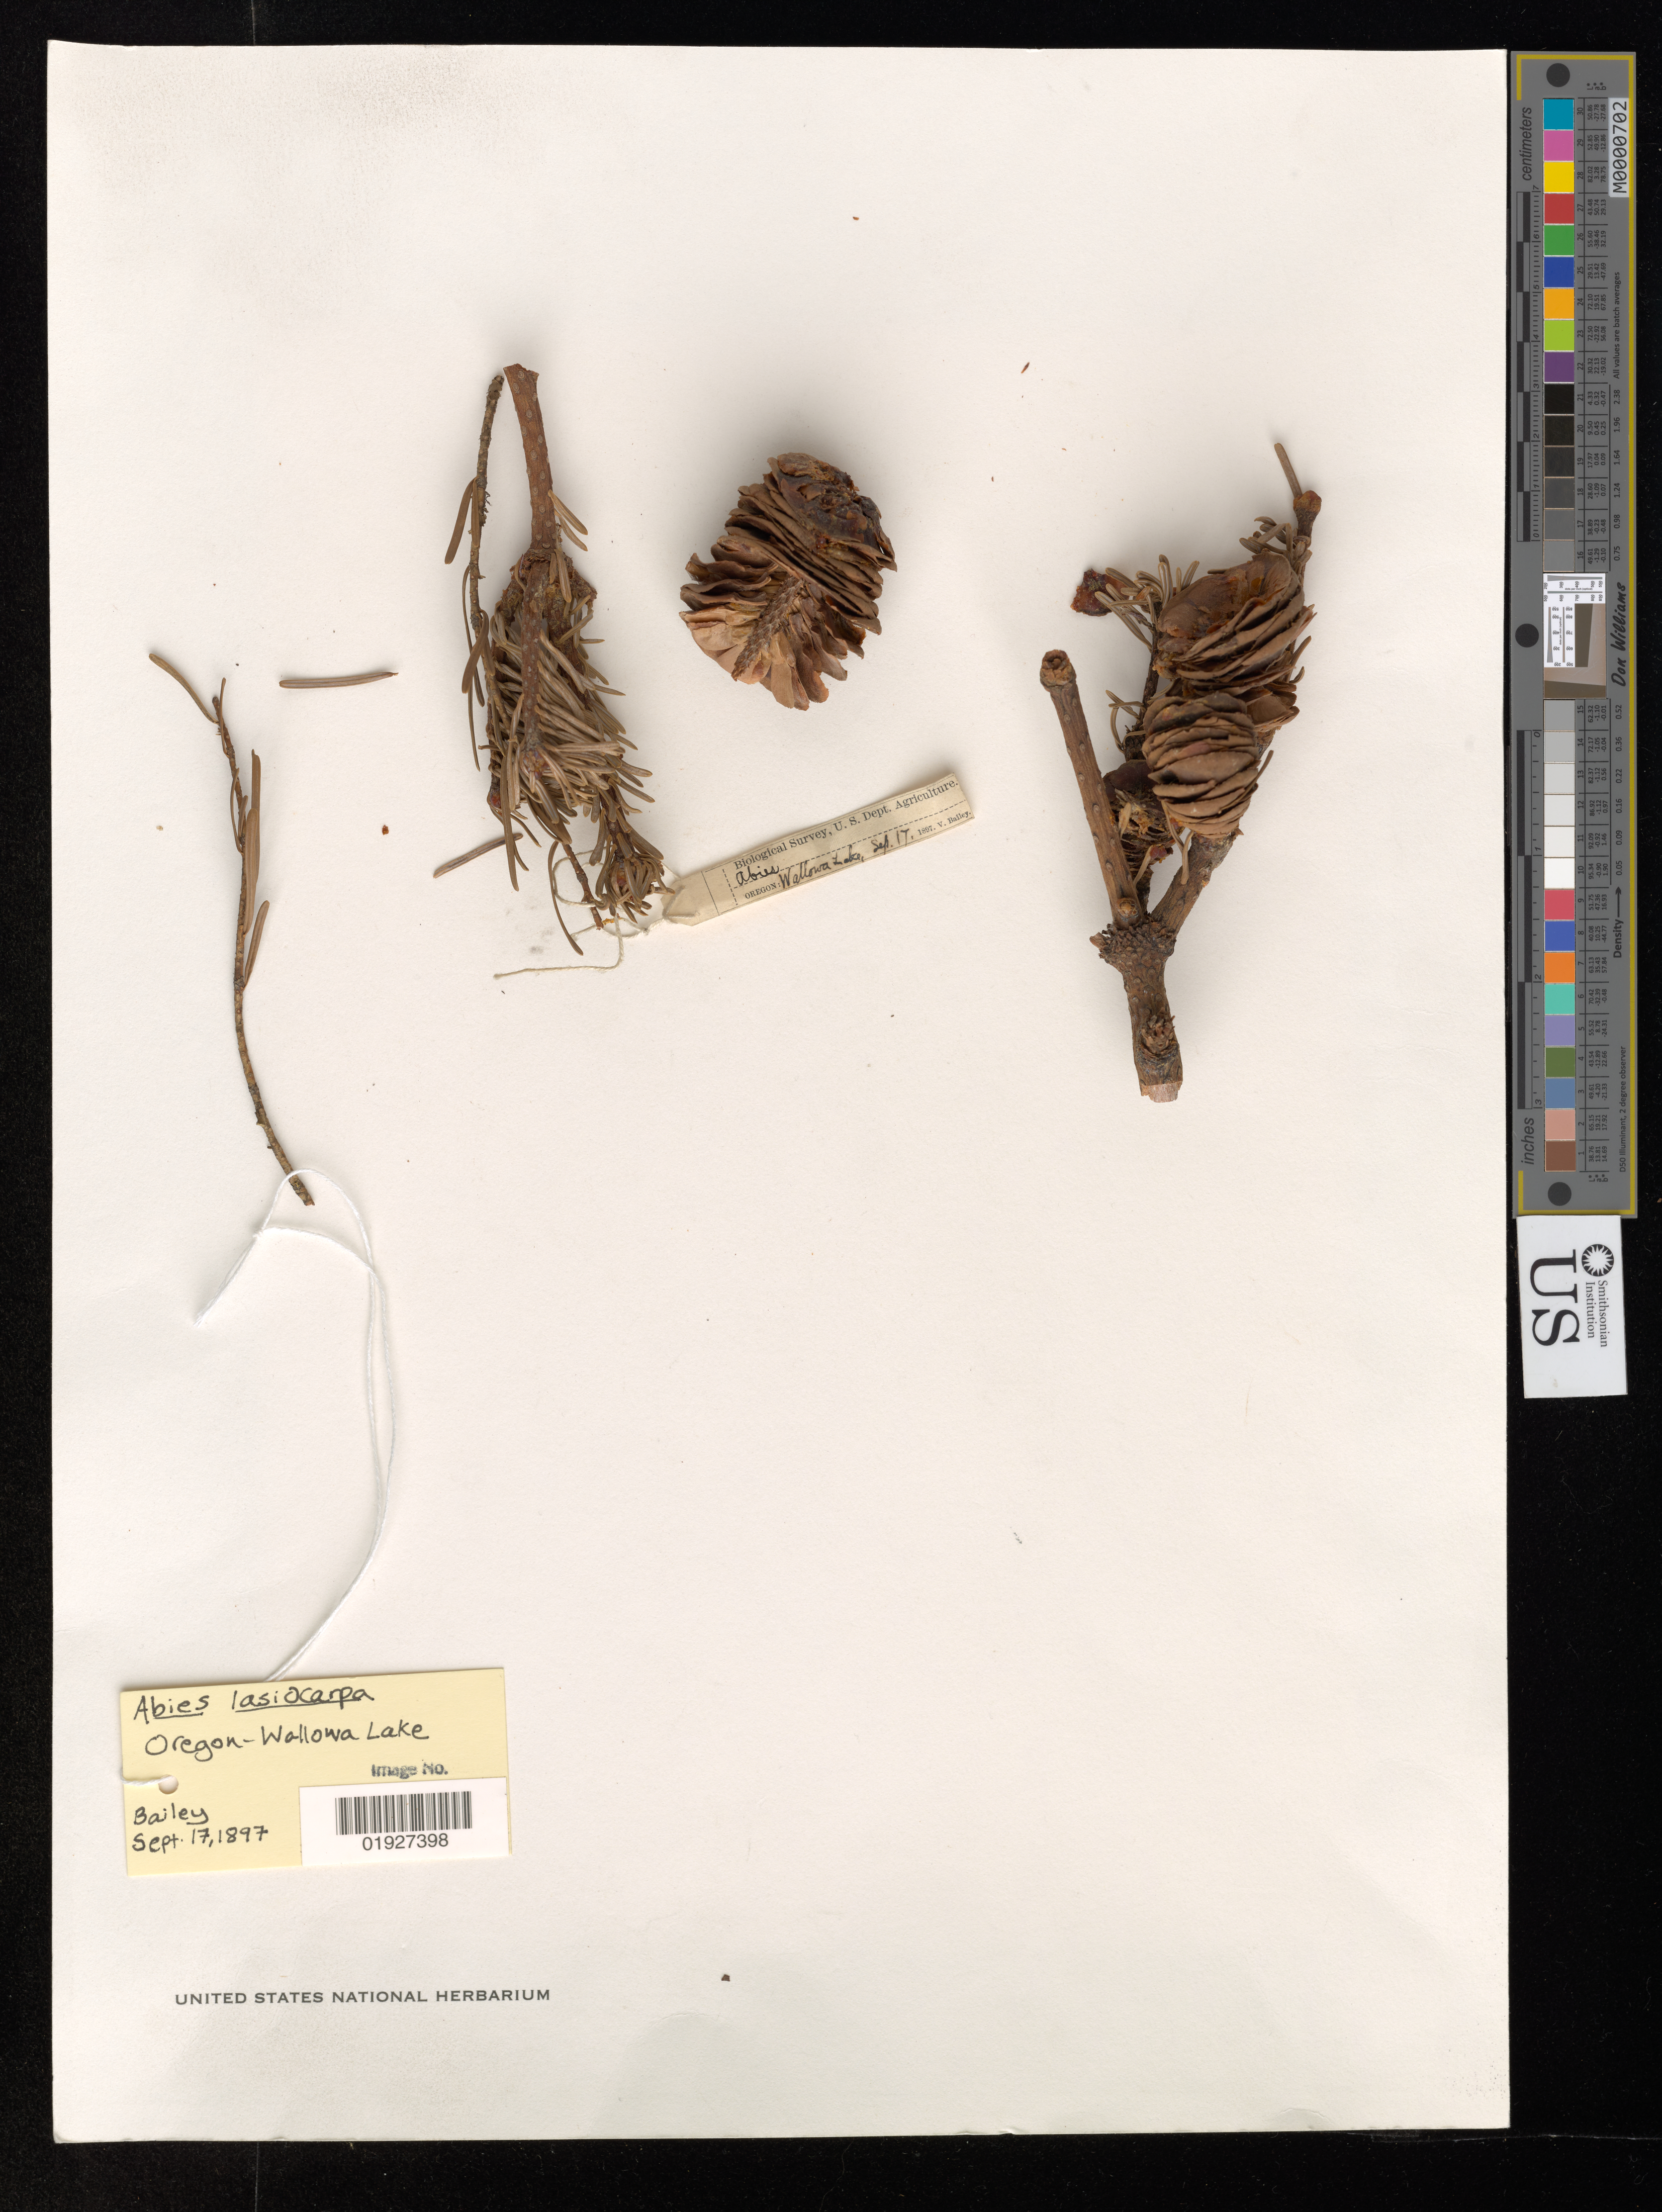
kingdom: Plantae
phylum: Tracheophyta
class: Pinopsida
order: Pinales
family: Pinaceae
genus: Abies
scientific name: Abies lasiocarpa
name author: (Hook.) Nutt.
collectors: V. Bailey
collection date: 1897-09-17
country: United States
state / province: Oregon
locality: Wallowa Lake